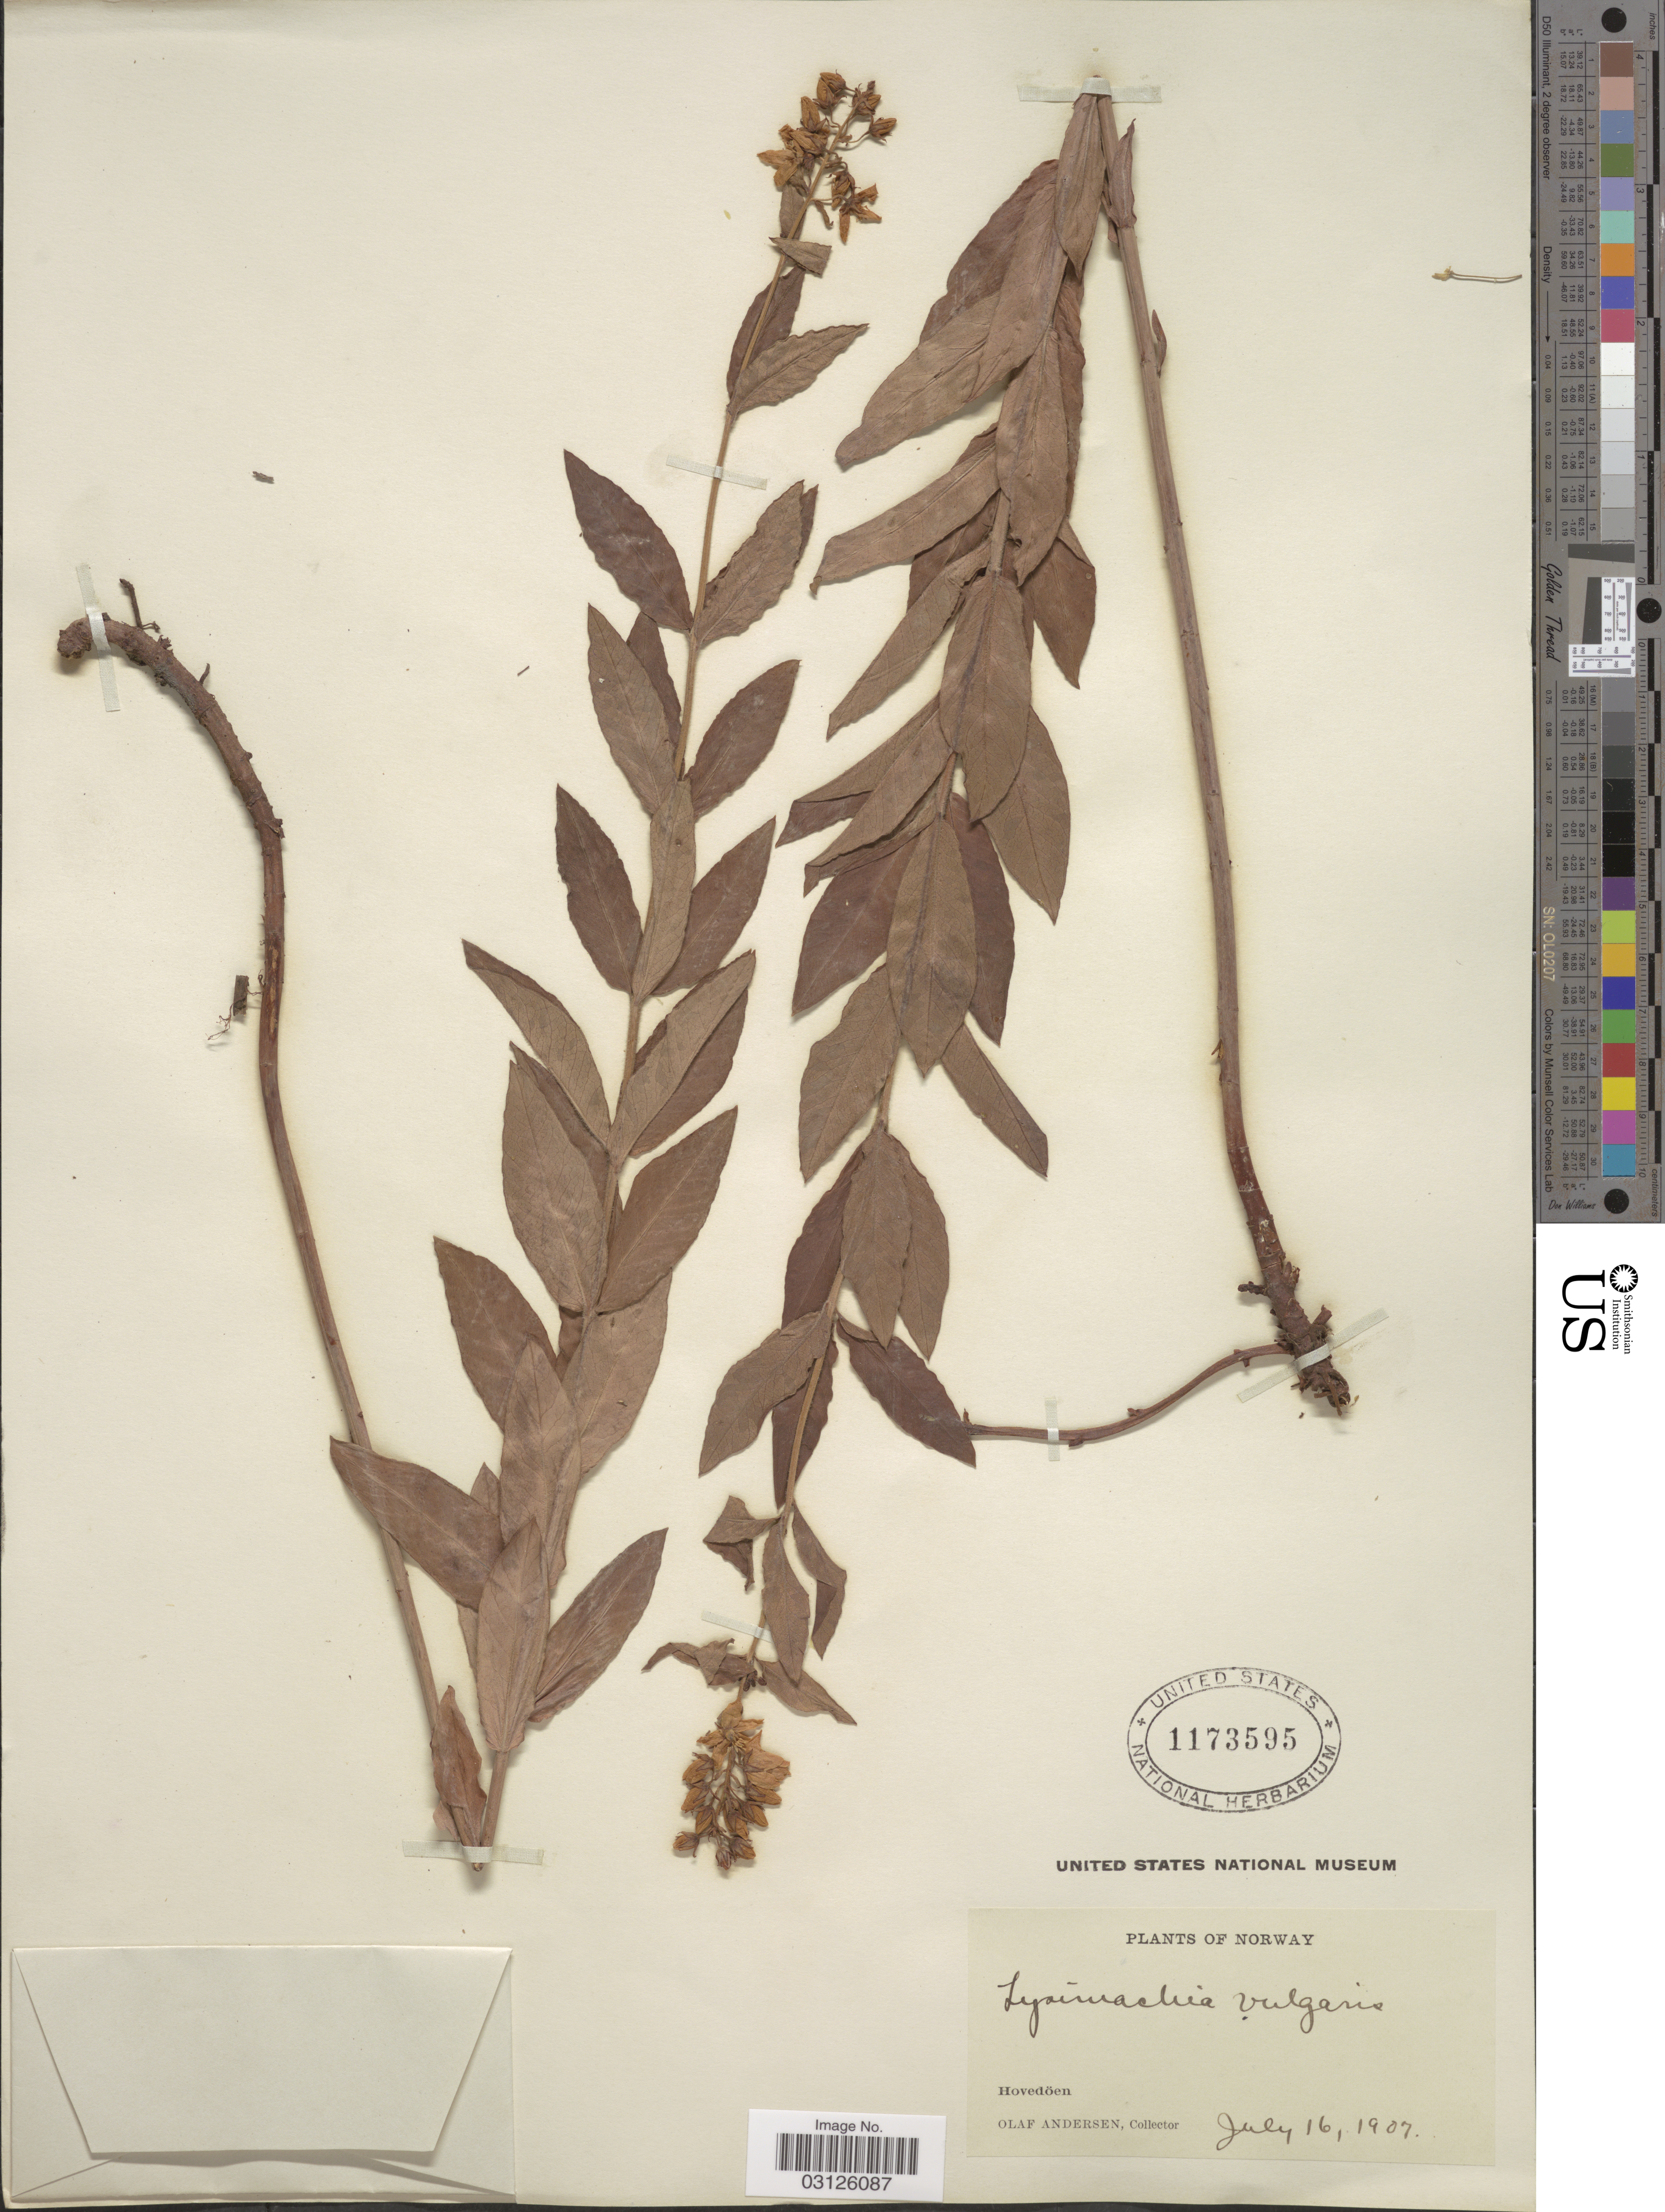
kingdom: Plantae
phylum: Tracheophyta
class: Magnoliopsida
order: Ericales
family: Primulaceae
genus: Lysimachia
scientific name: Lysimachia thyrsiflora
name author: L.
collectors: O. Andersen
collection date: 1907-07-16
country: Norway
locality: Hovedöen.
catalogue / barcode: US 1173595